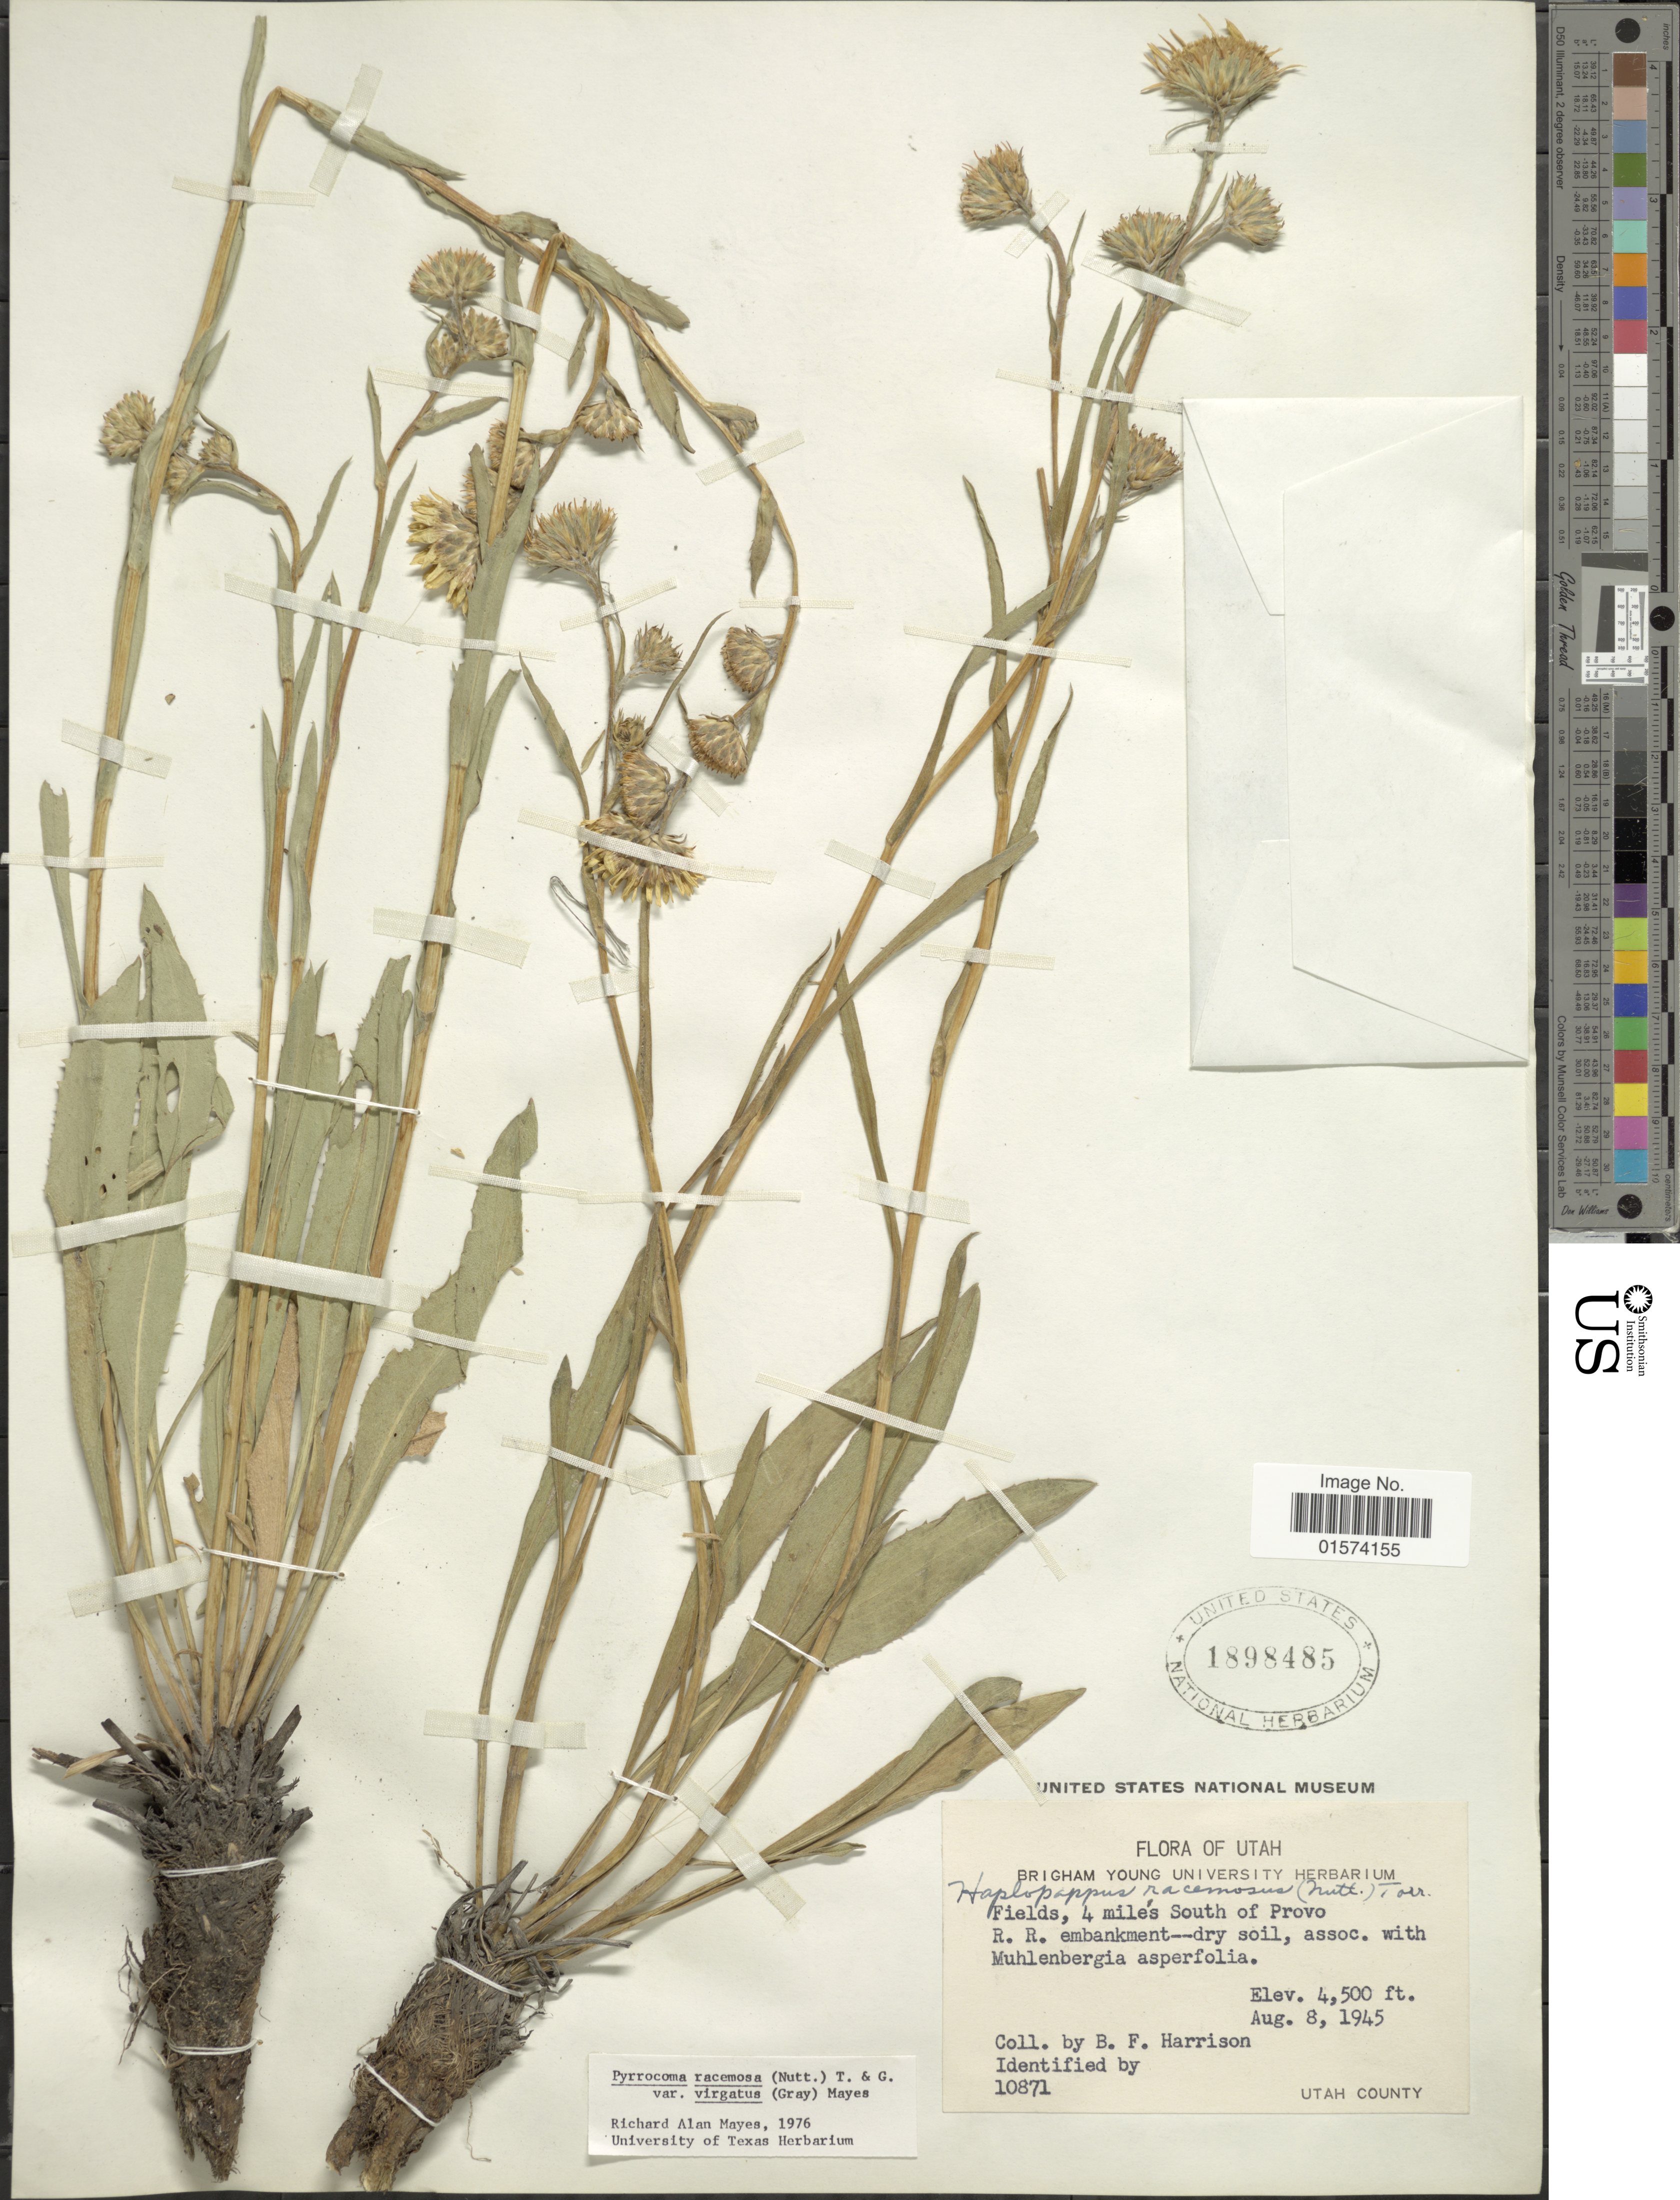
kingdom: Plantae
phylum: Tracheophyta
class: Magnoliopsida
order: Asterales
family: Asteraceae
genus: Pyrrocoma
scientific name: Pyrrocoma racemosa var. virgata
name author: Mayes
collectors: B. F. Harrison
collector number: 10871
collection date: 1945-08-08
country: United States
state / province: Utah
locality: R. R. embankment, dry soil, Utah County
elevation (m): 1372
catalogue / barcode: US 1898485